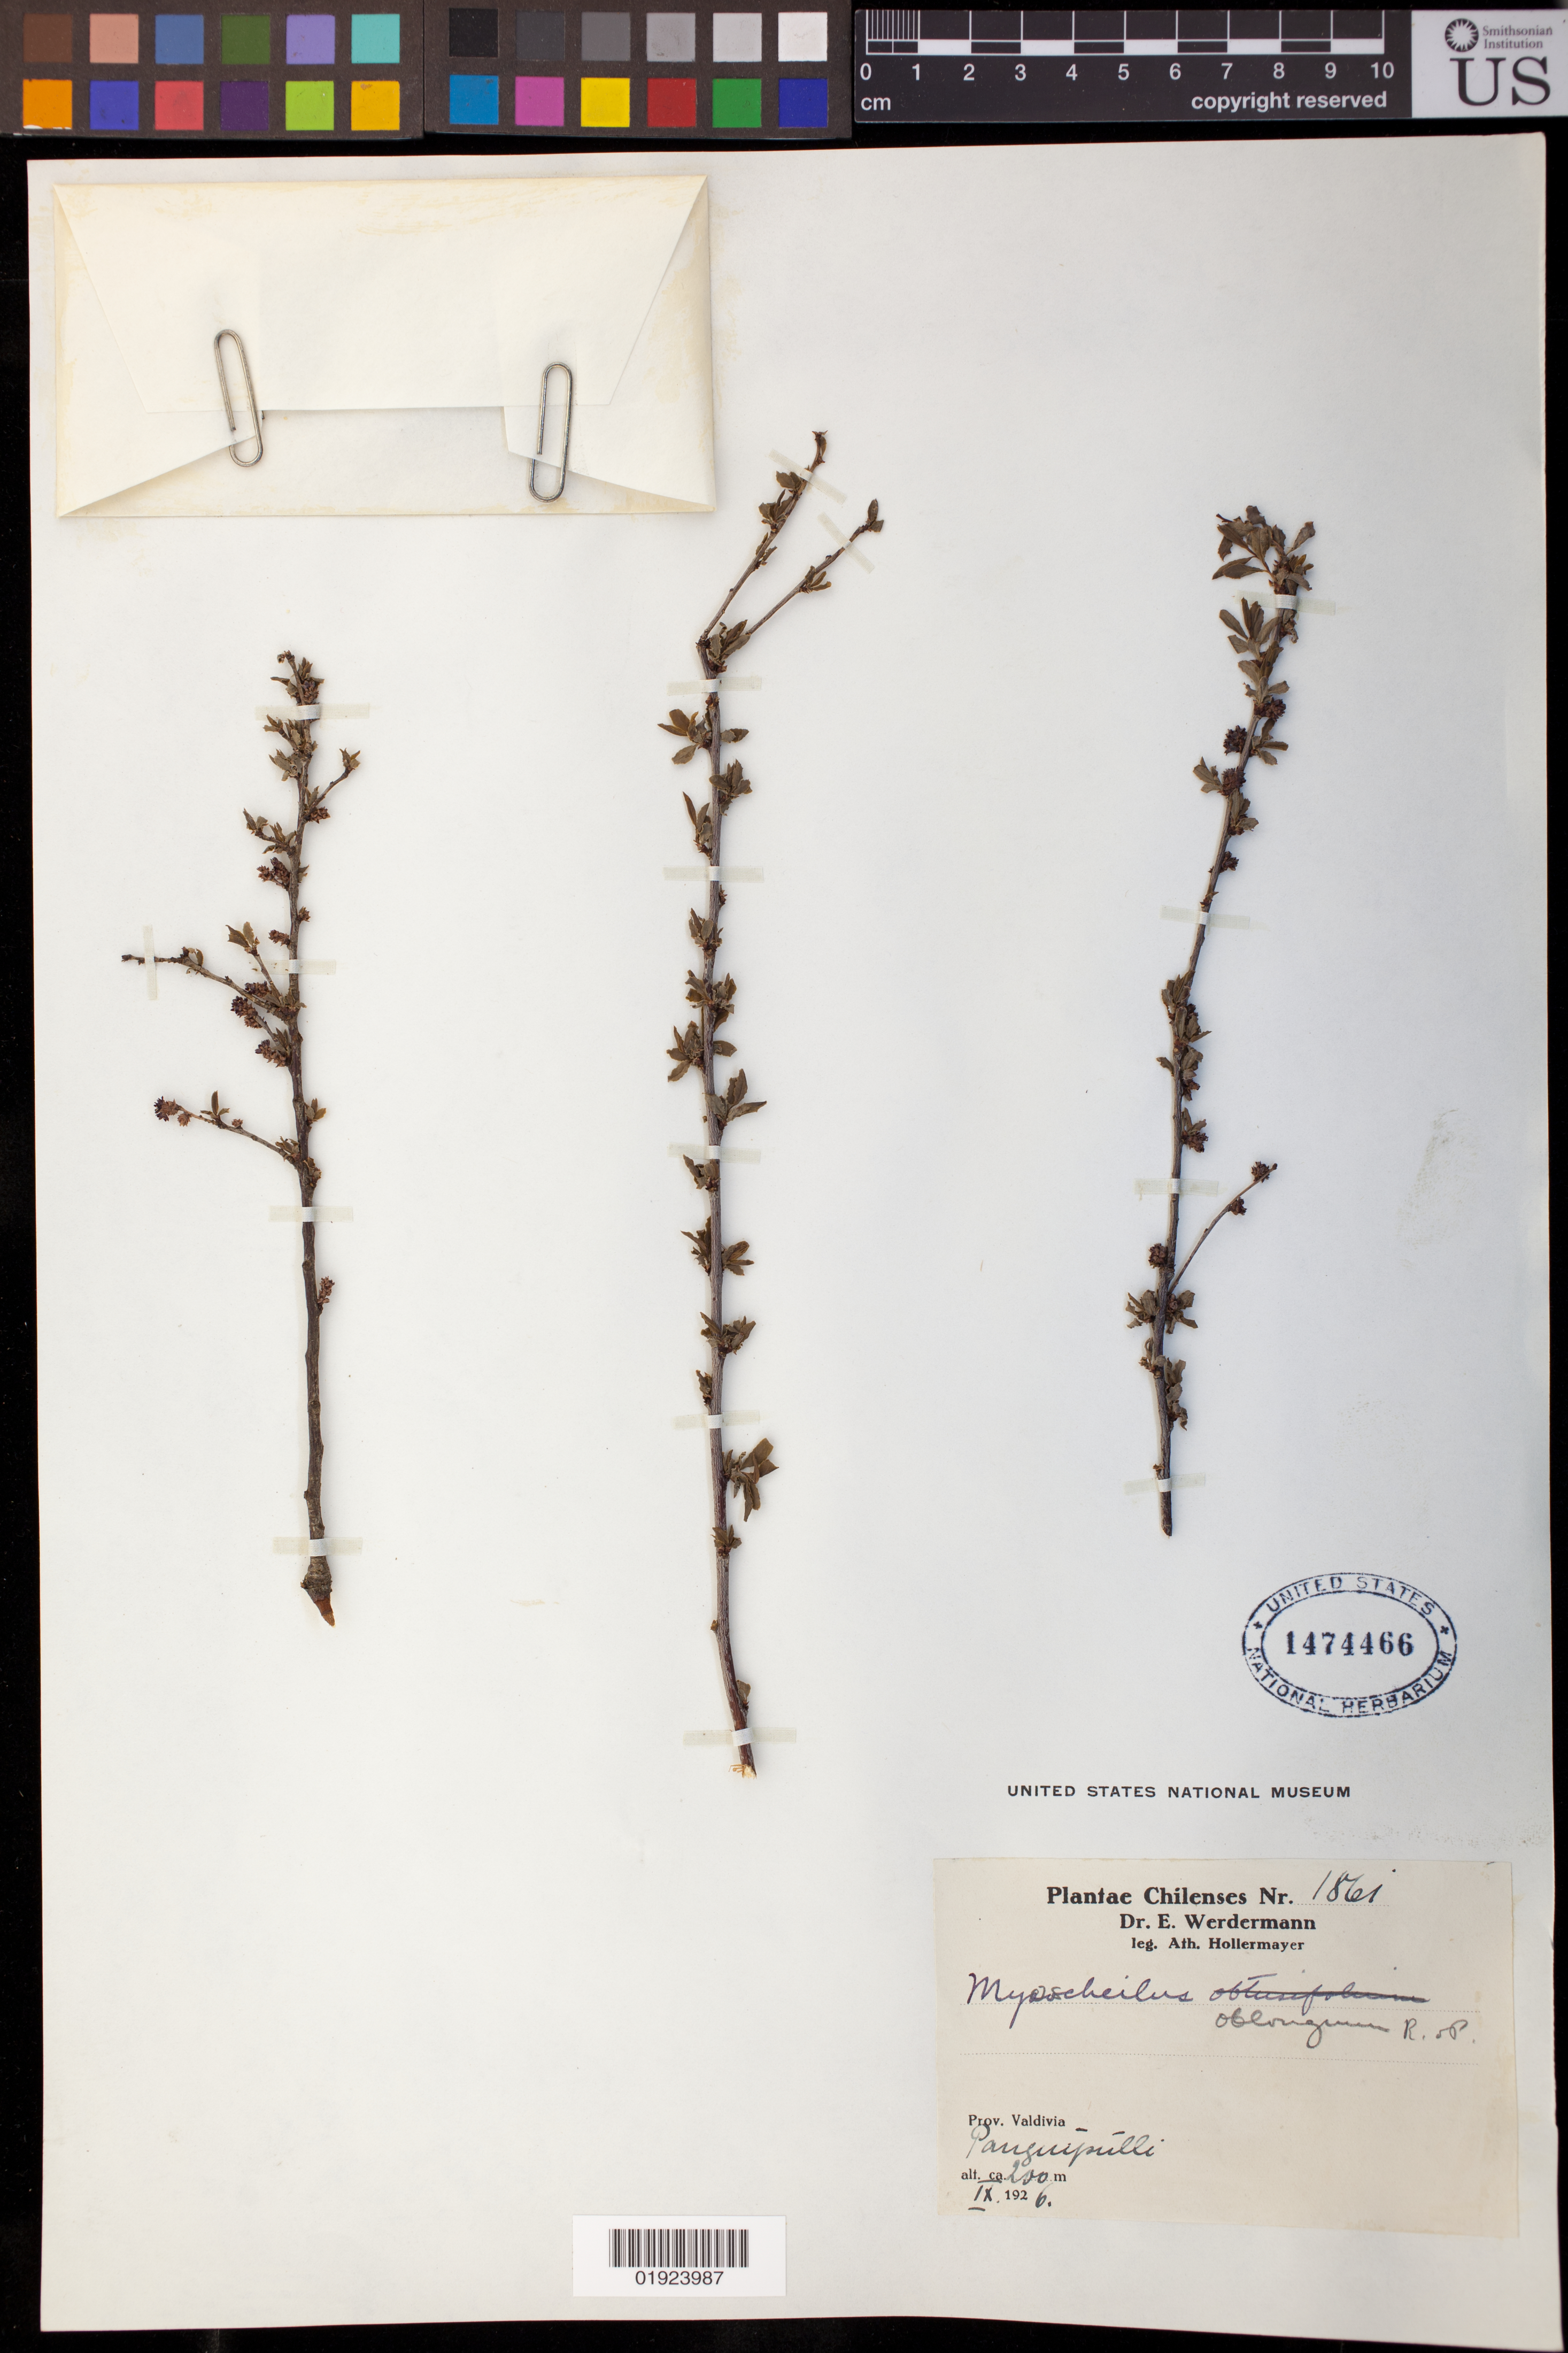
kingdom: Plantae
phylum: Tracheophyta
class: Magnoliopsida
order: Santalales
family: Santalaceae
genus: Myoschilos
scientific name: Myoschilos oblongus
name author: Ruiz & Pav.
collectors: A. Hollermayer & E. Werdermann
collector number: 1861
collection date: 1926-09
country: Chile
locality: Prov. Valdivia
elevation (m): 200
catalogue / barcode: US 1474466